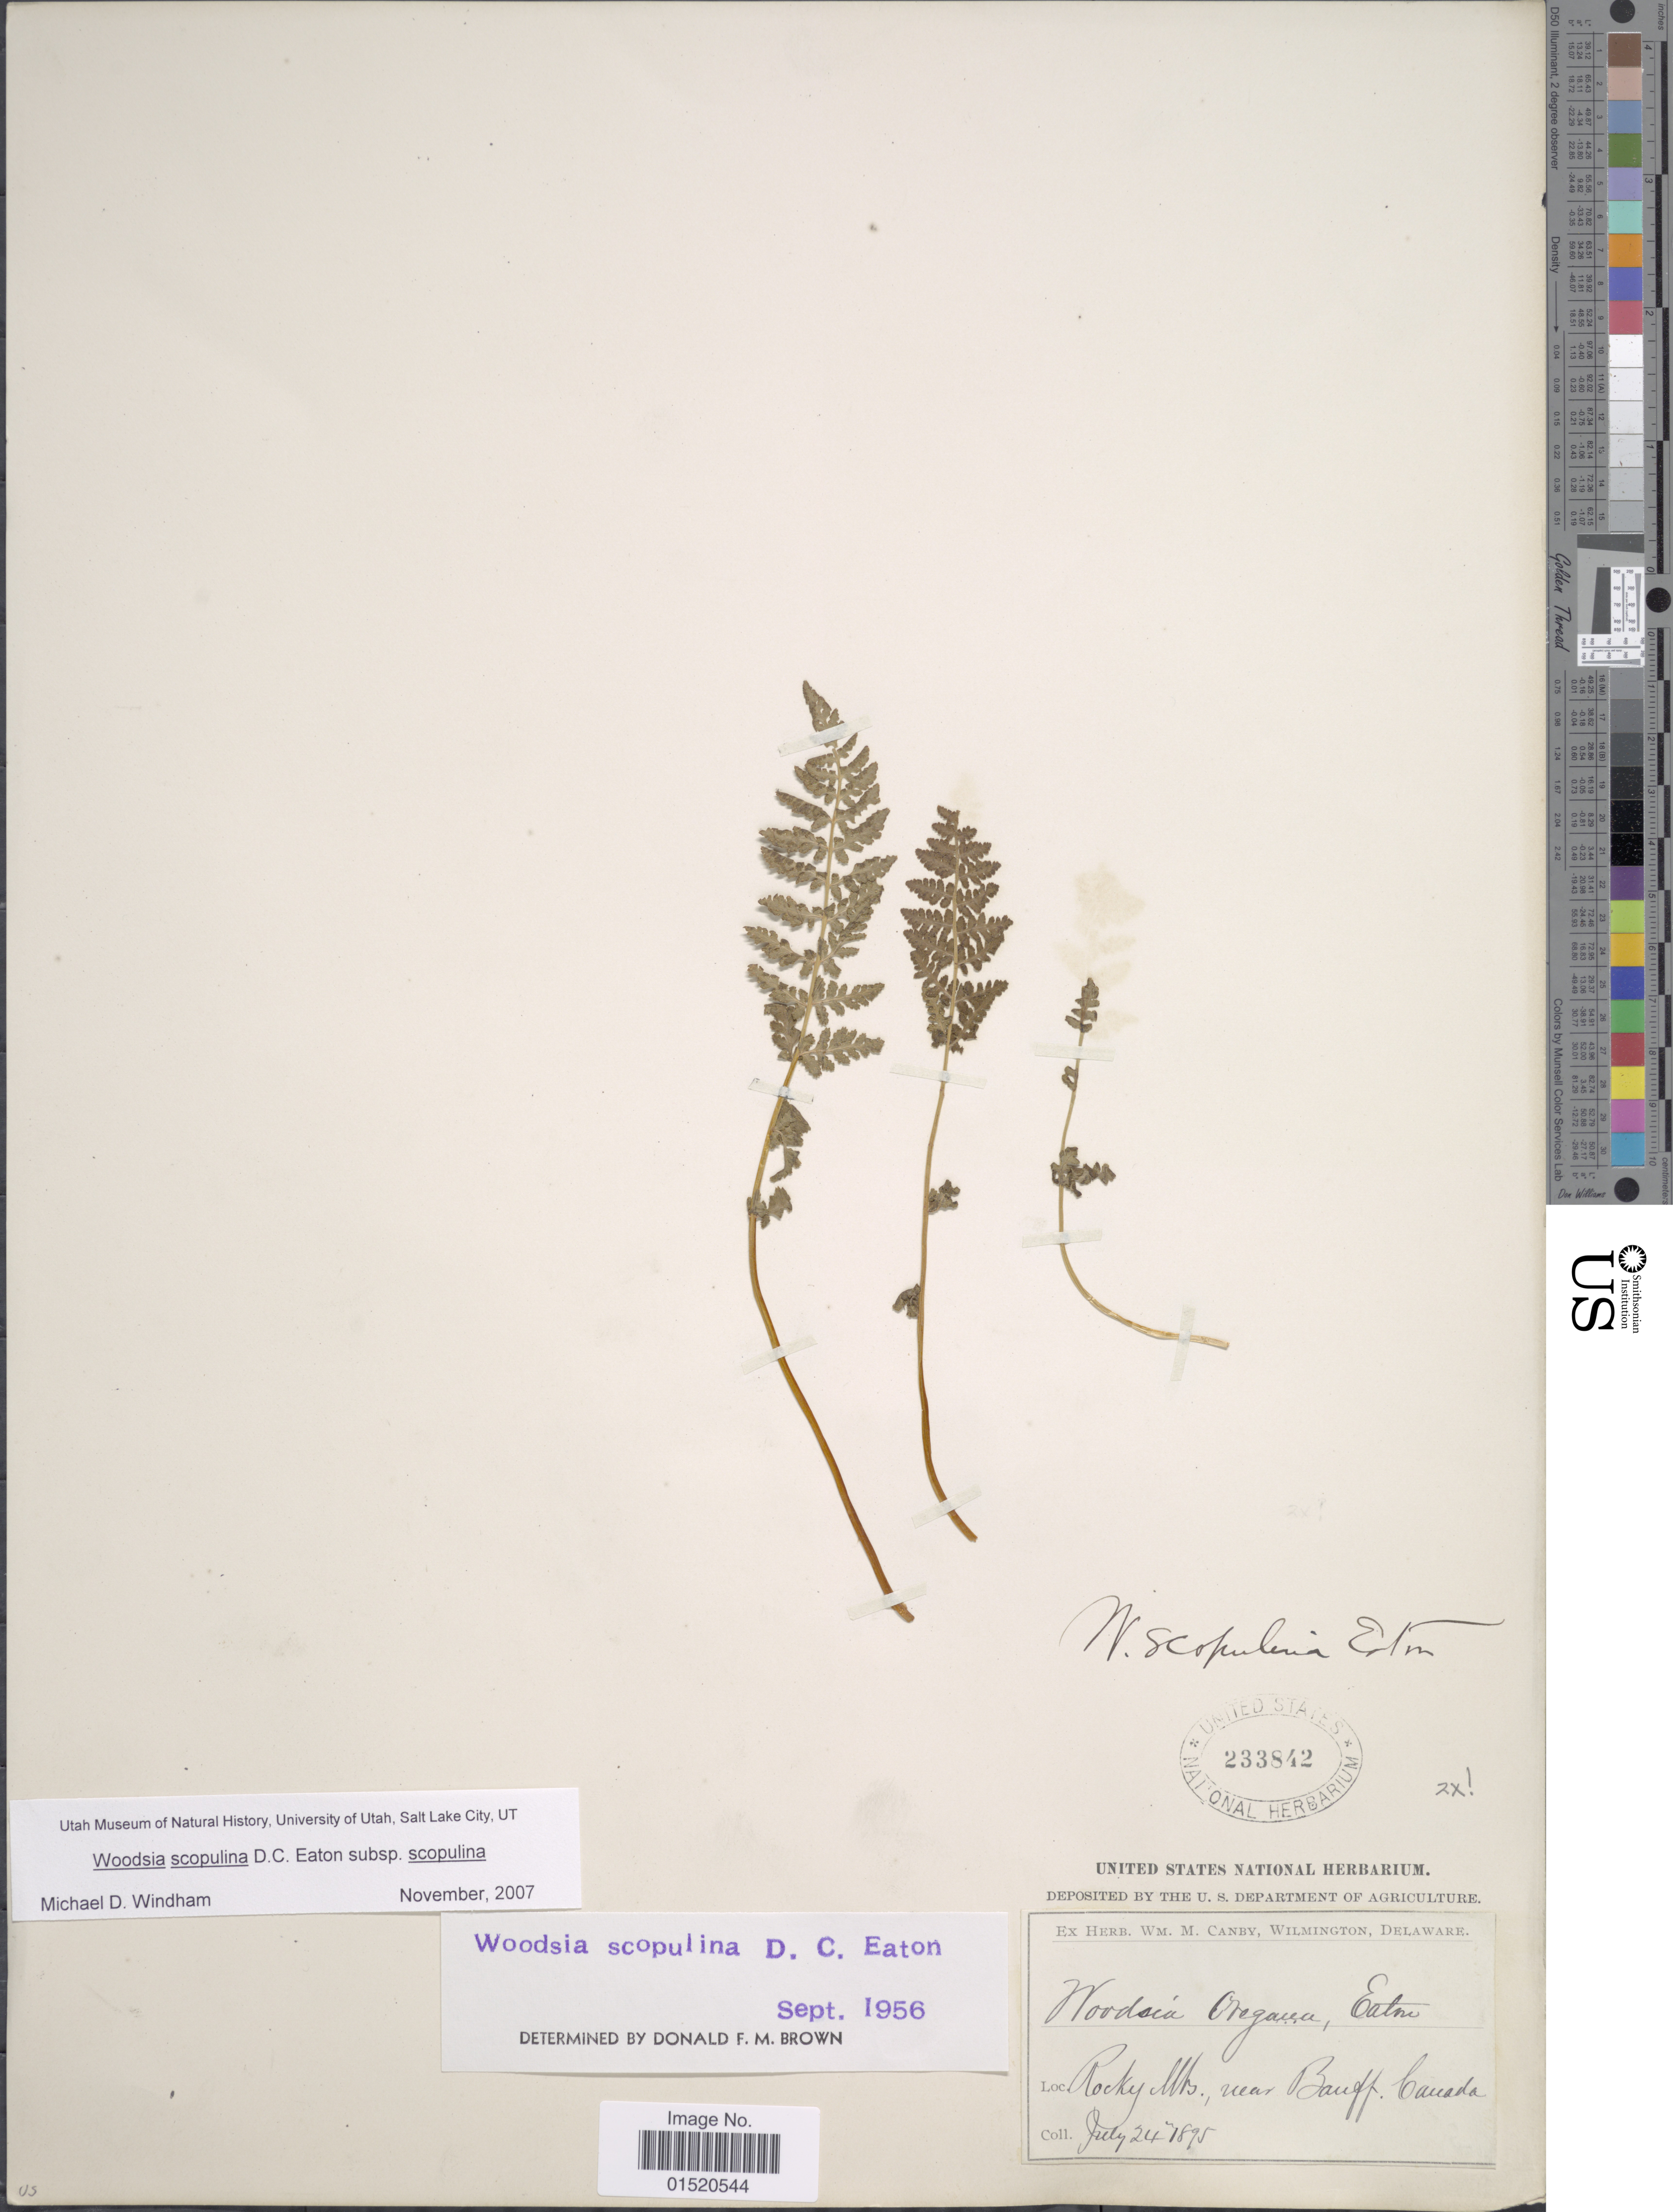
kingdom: Plantae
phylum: Tracheophyta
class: Polypodiopsida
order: Polypodiales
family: Woodsiaceae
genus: Woodsia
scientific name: Woodsia scopulina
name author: D.C. Eaton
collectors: ex herb. W.M. Canby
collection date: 1895-07-24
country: Canada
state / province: Alberta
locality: Rocky Mts., near Banff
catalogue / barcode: US 233842